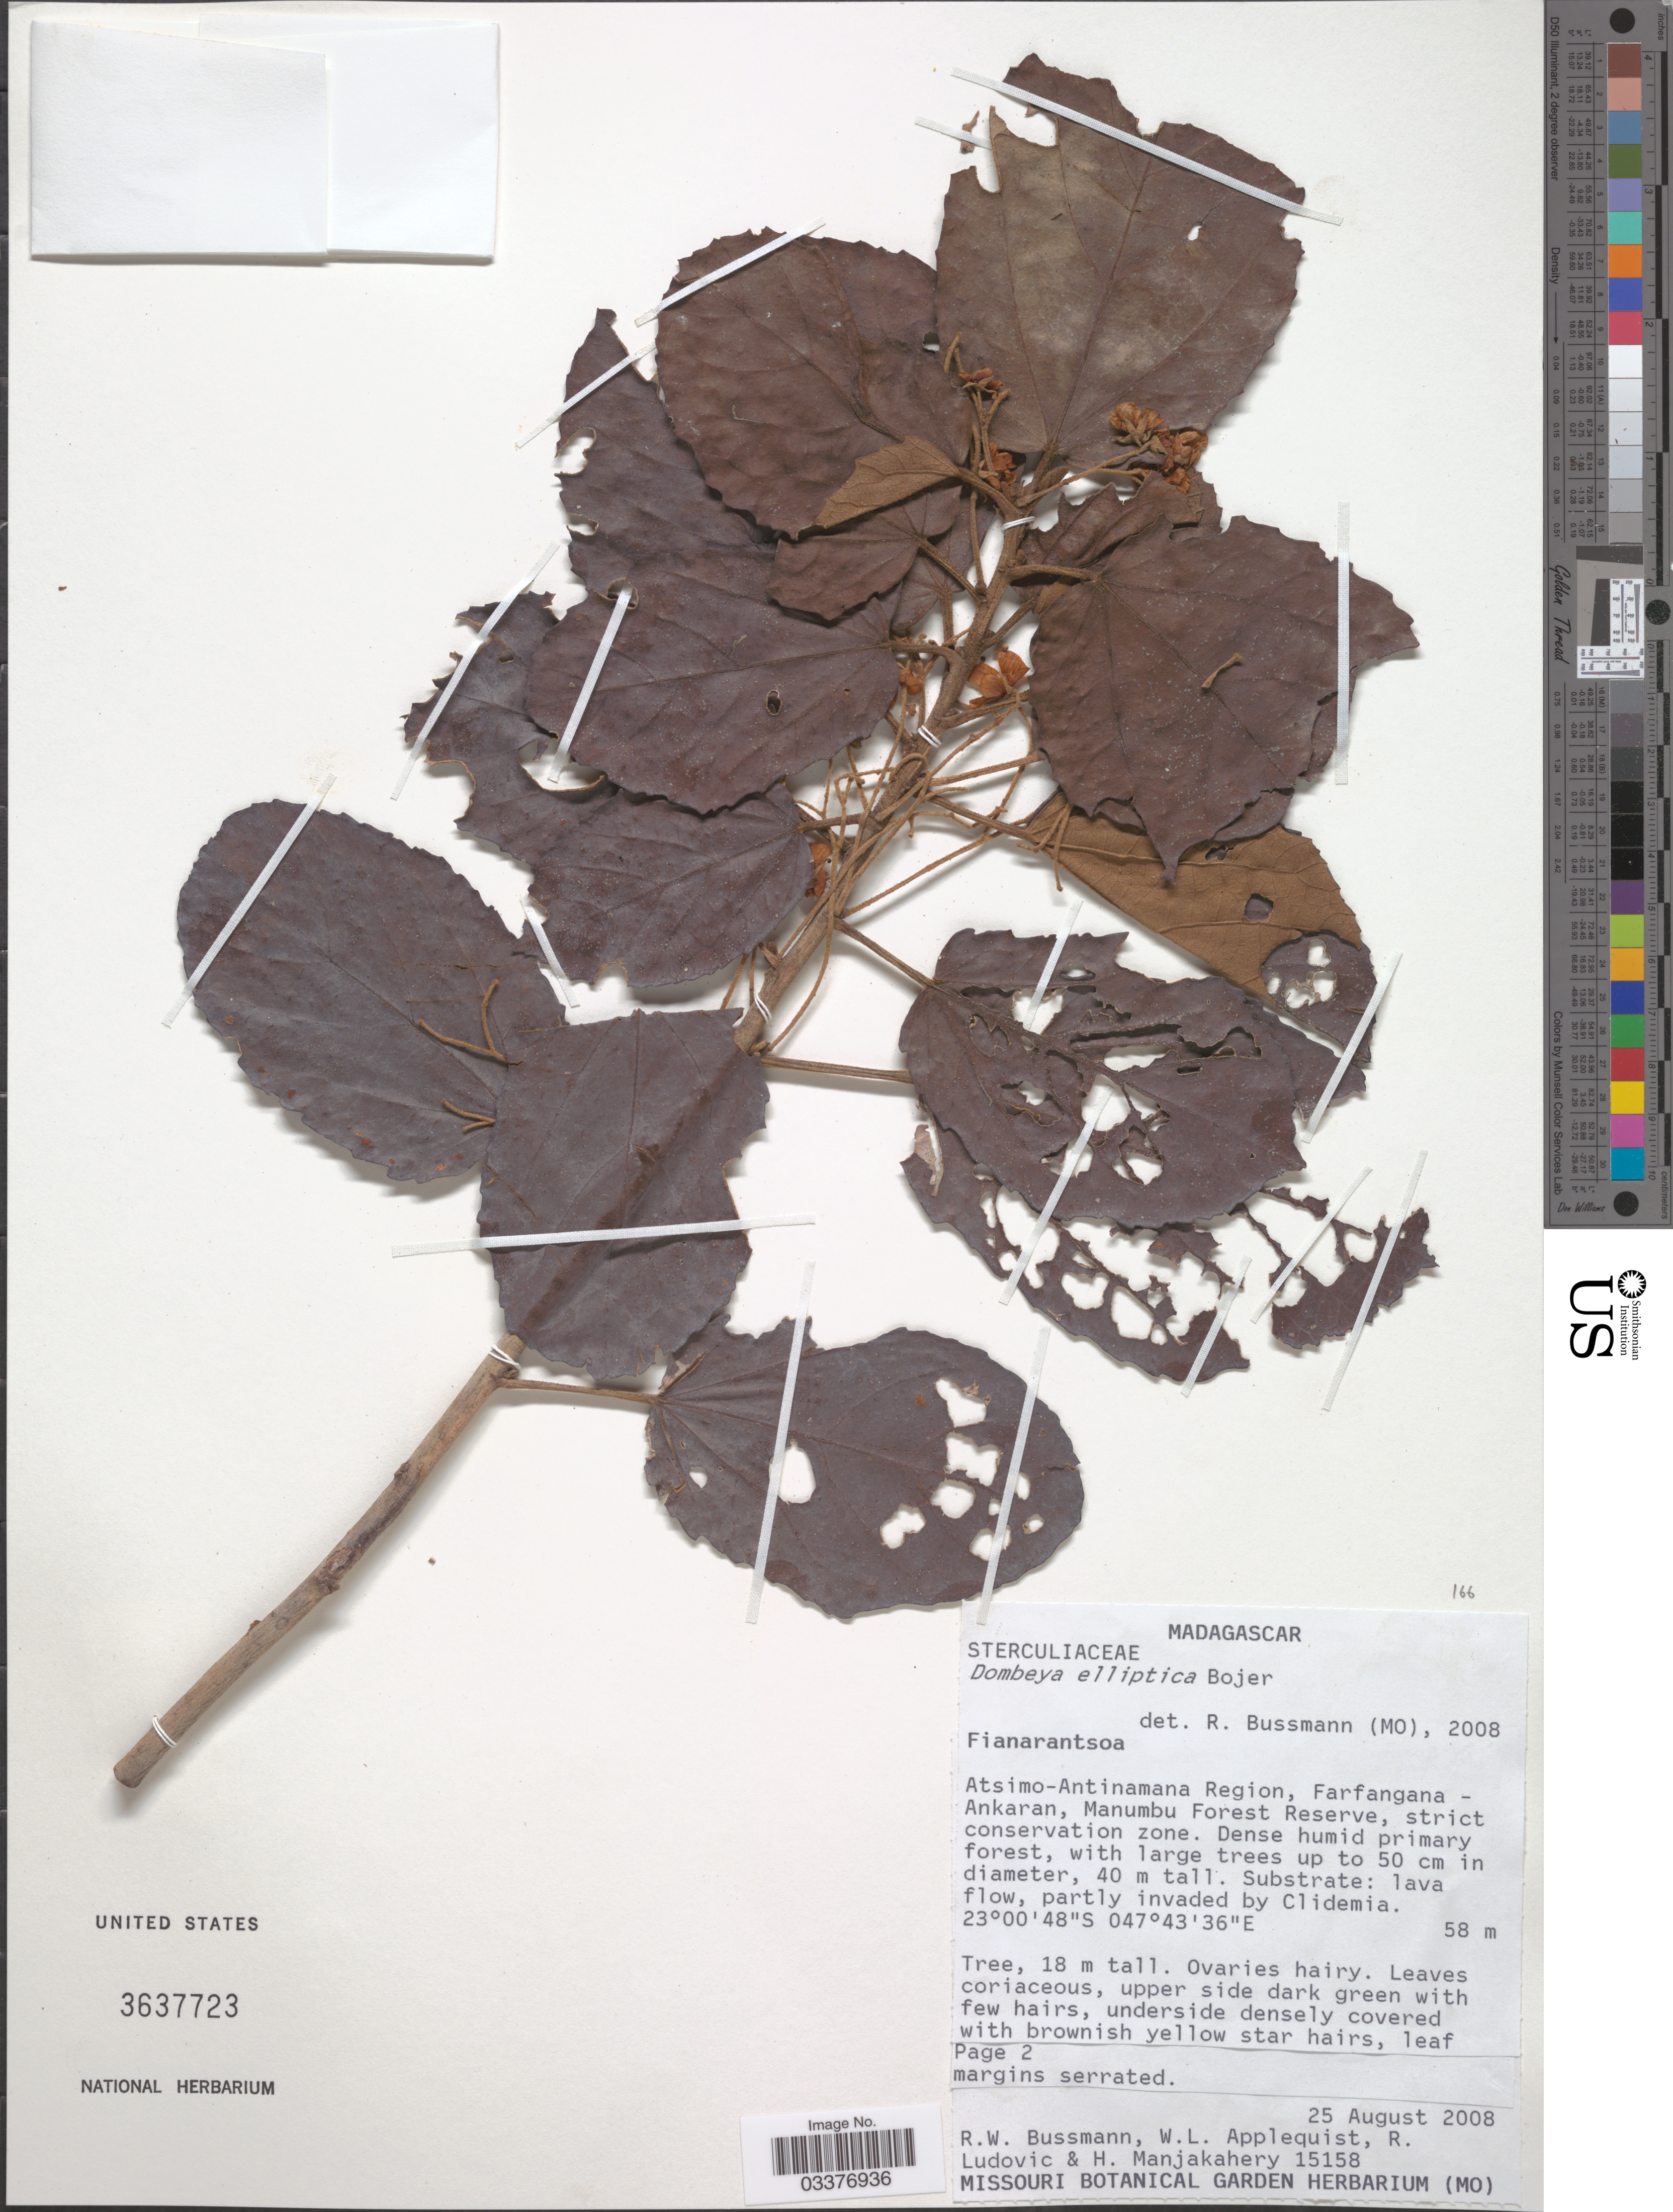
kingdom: Plantae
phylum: Tracheophyta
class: Magnoliopsida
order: Malvales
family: Malvaceae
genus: Dombeya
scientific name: Dombeya elliptica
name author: Bojer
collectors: R. W. Bussmann, W. Applequist, R. Ludovic & H. N. Manjakahery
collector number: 15158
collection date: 2008-08-25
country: Madagascar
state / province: Atsimo-Atsinanana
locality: Atsimo-Antinamana Region, Farfangana - Ankaran, Manumbu Forest Reserve, strict conservation zone.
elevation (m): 58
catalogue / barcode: US 3637723